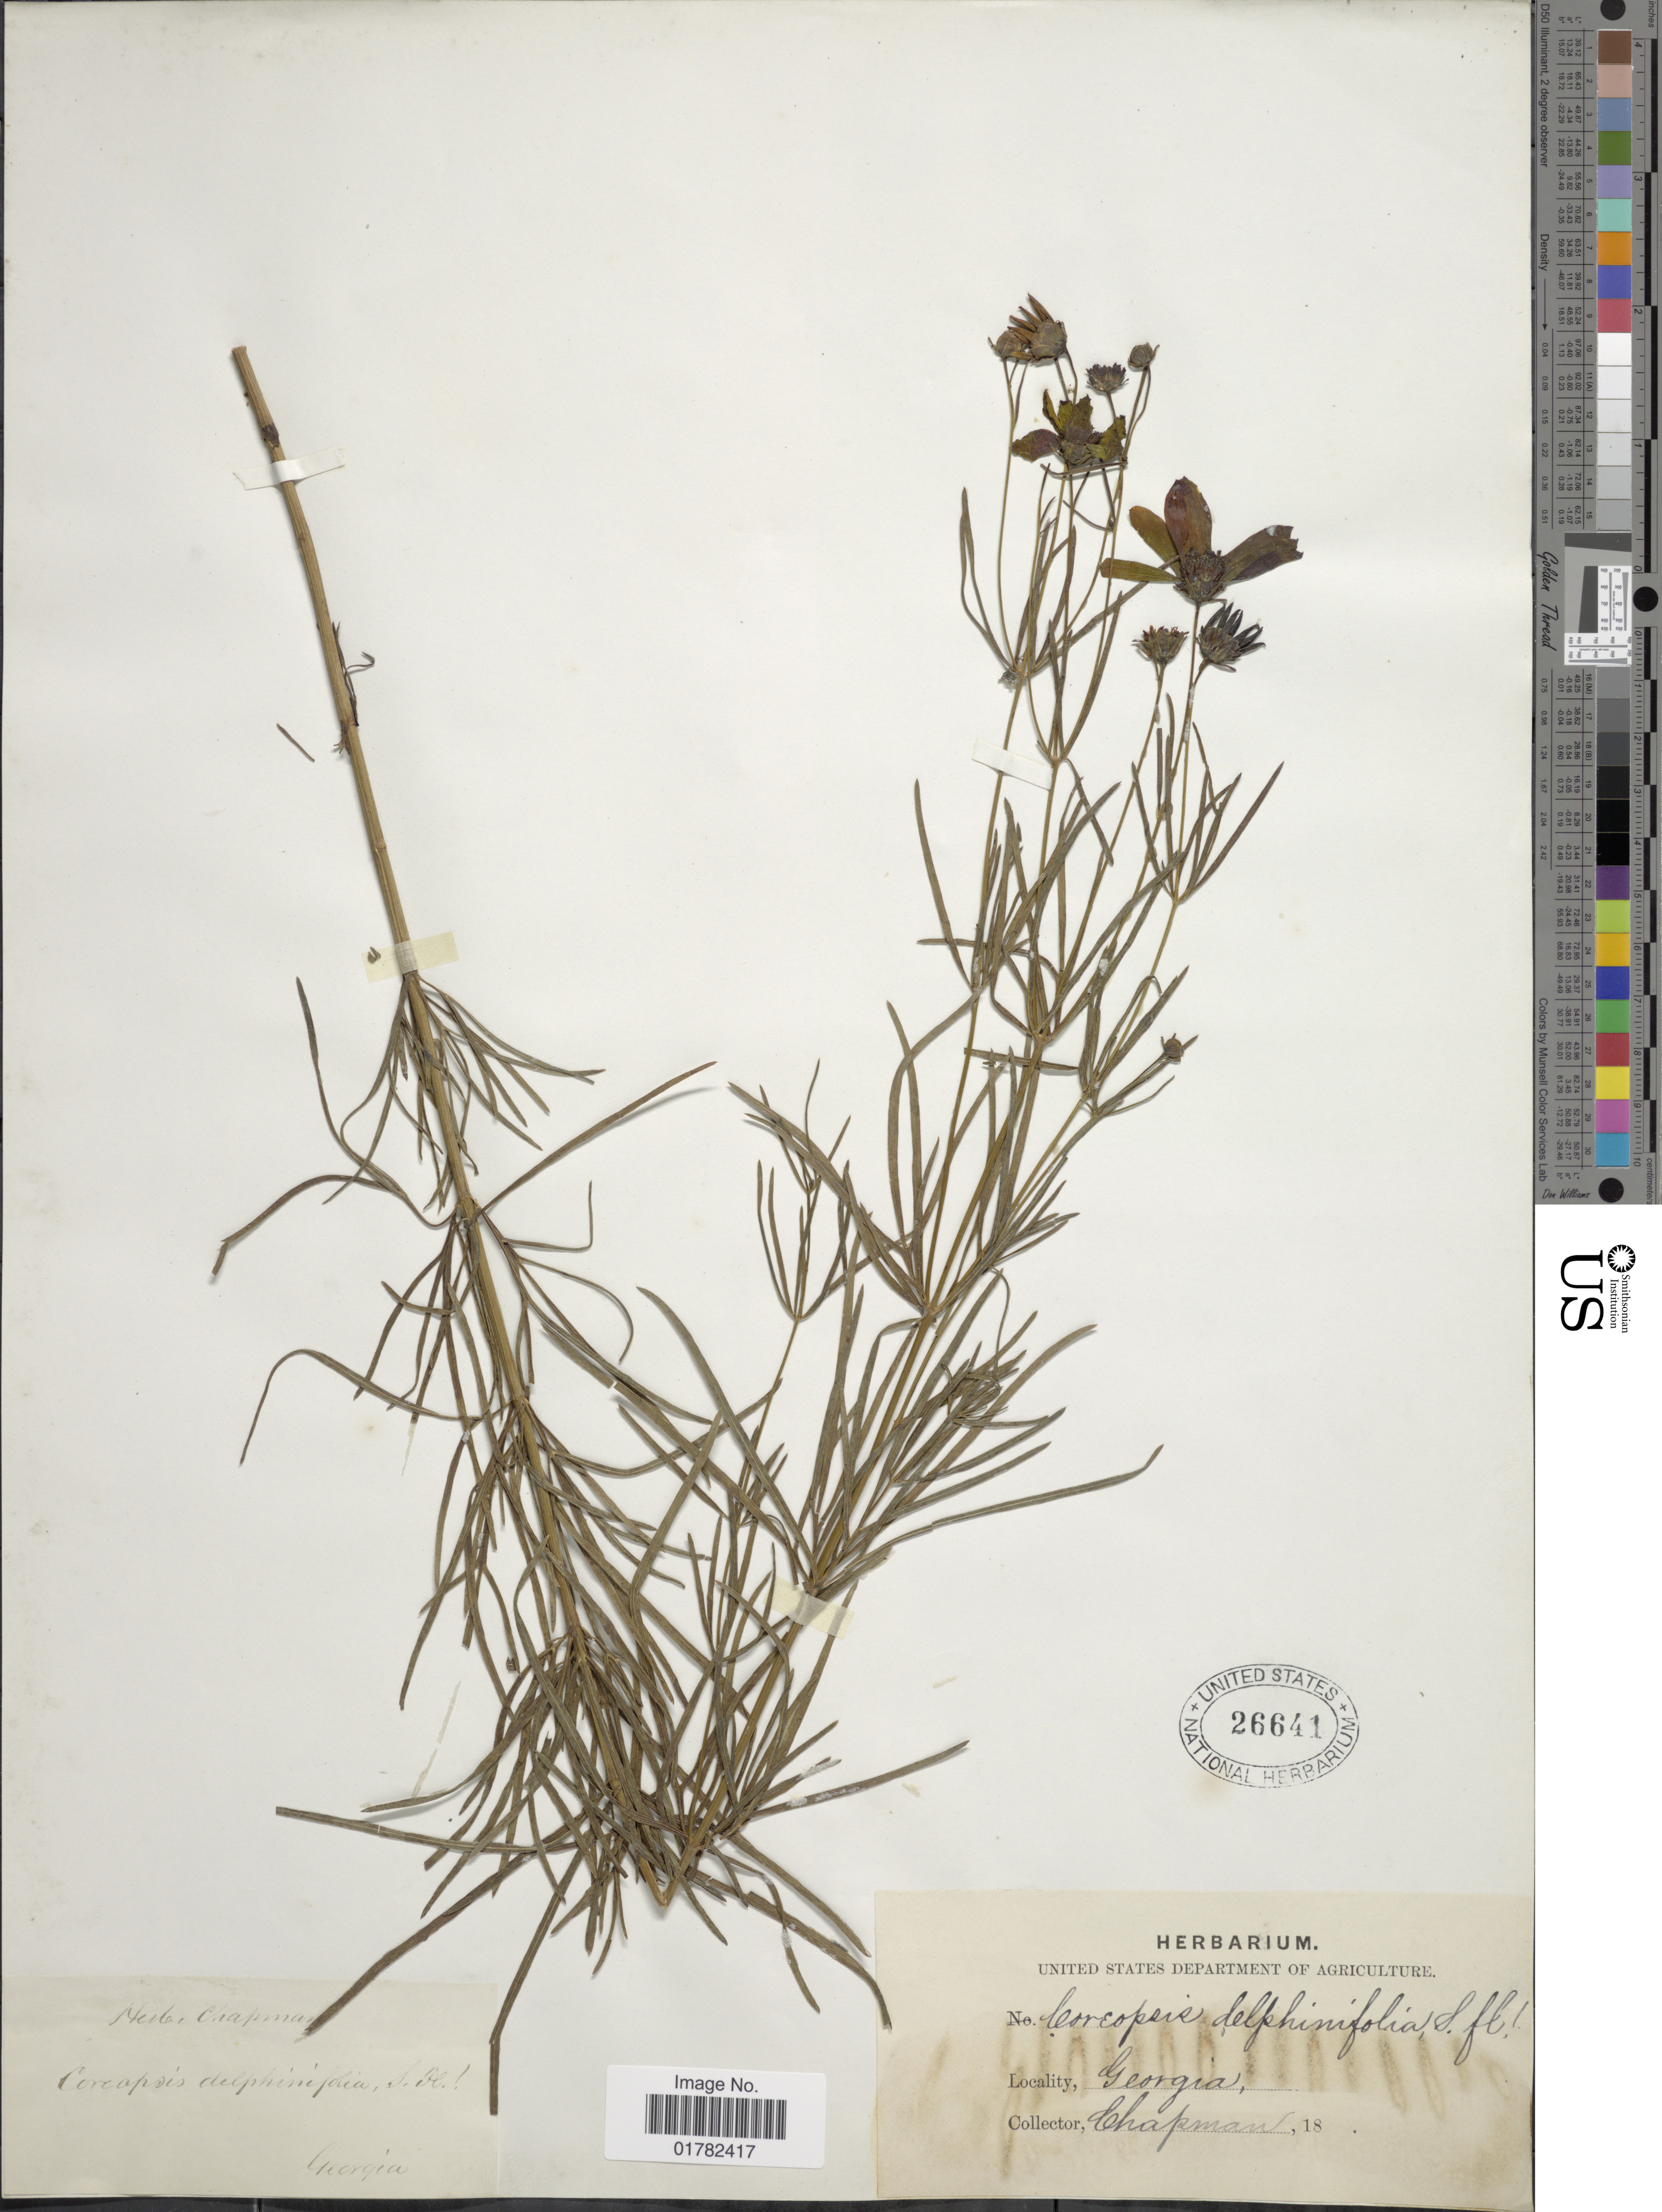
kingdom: Plantae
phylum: Tracheophyta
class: Magnoliopsida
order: Asterales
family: Asteraceae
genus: Coreopsis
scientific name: Coreopsis delphinifolia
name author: Lam.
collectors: A. Chapman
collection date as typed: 18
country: United States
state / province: Georgia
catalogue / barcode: US 26641